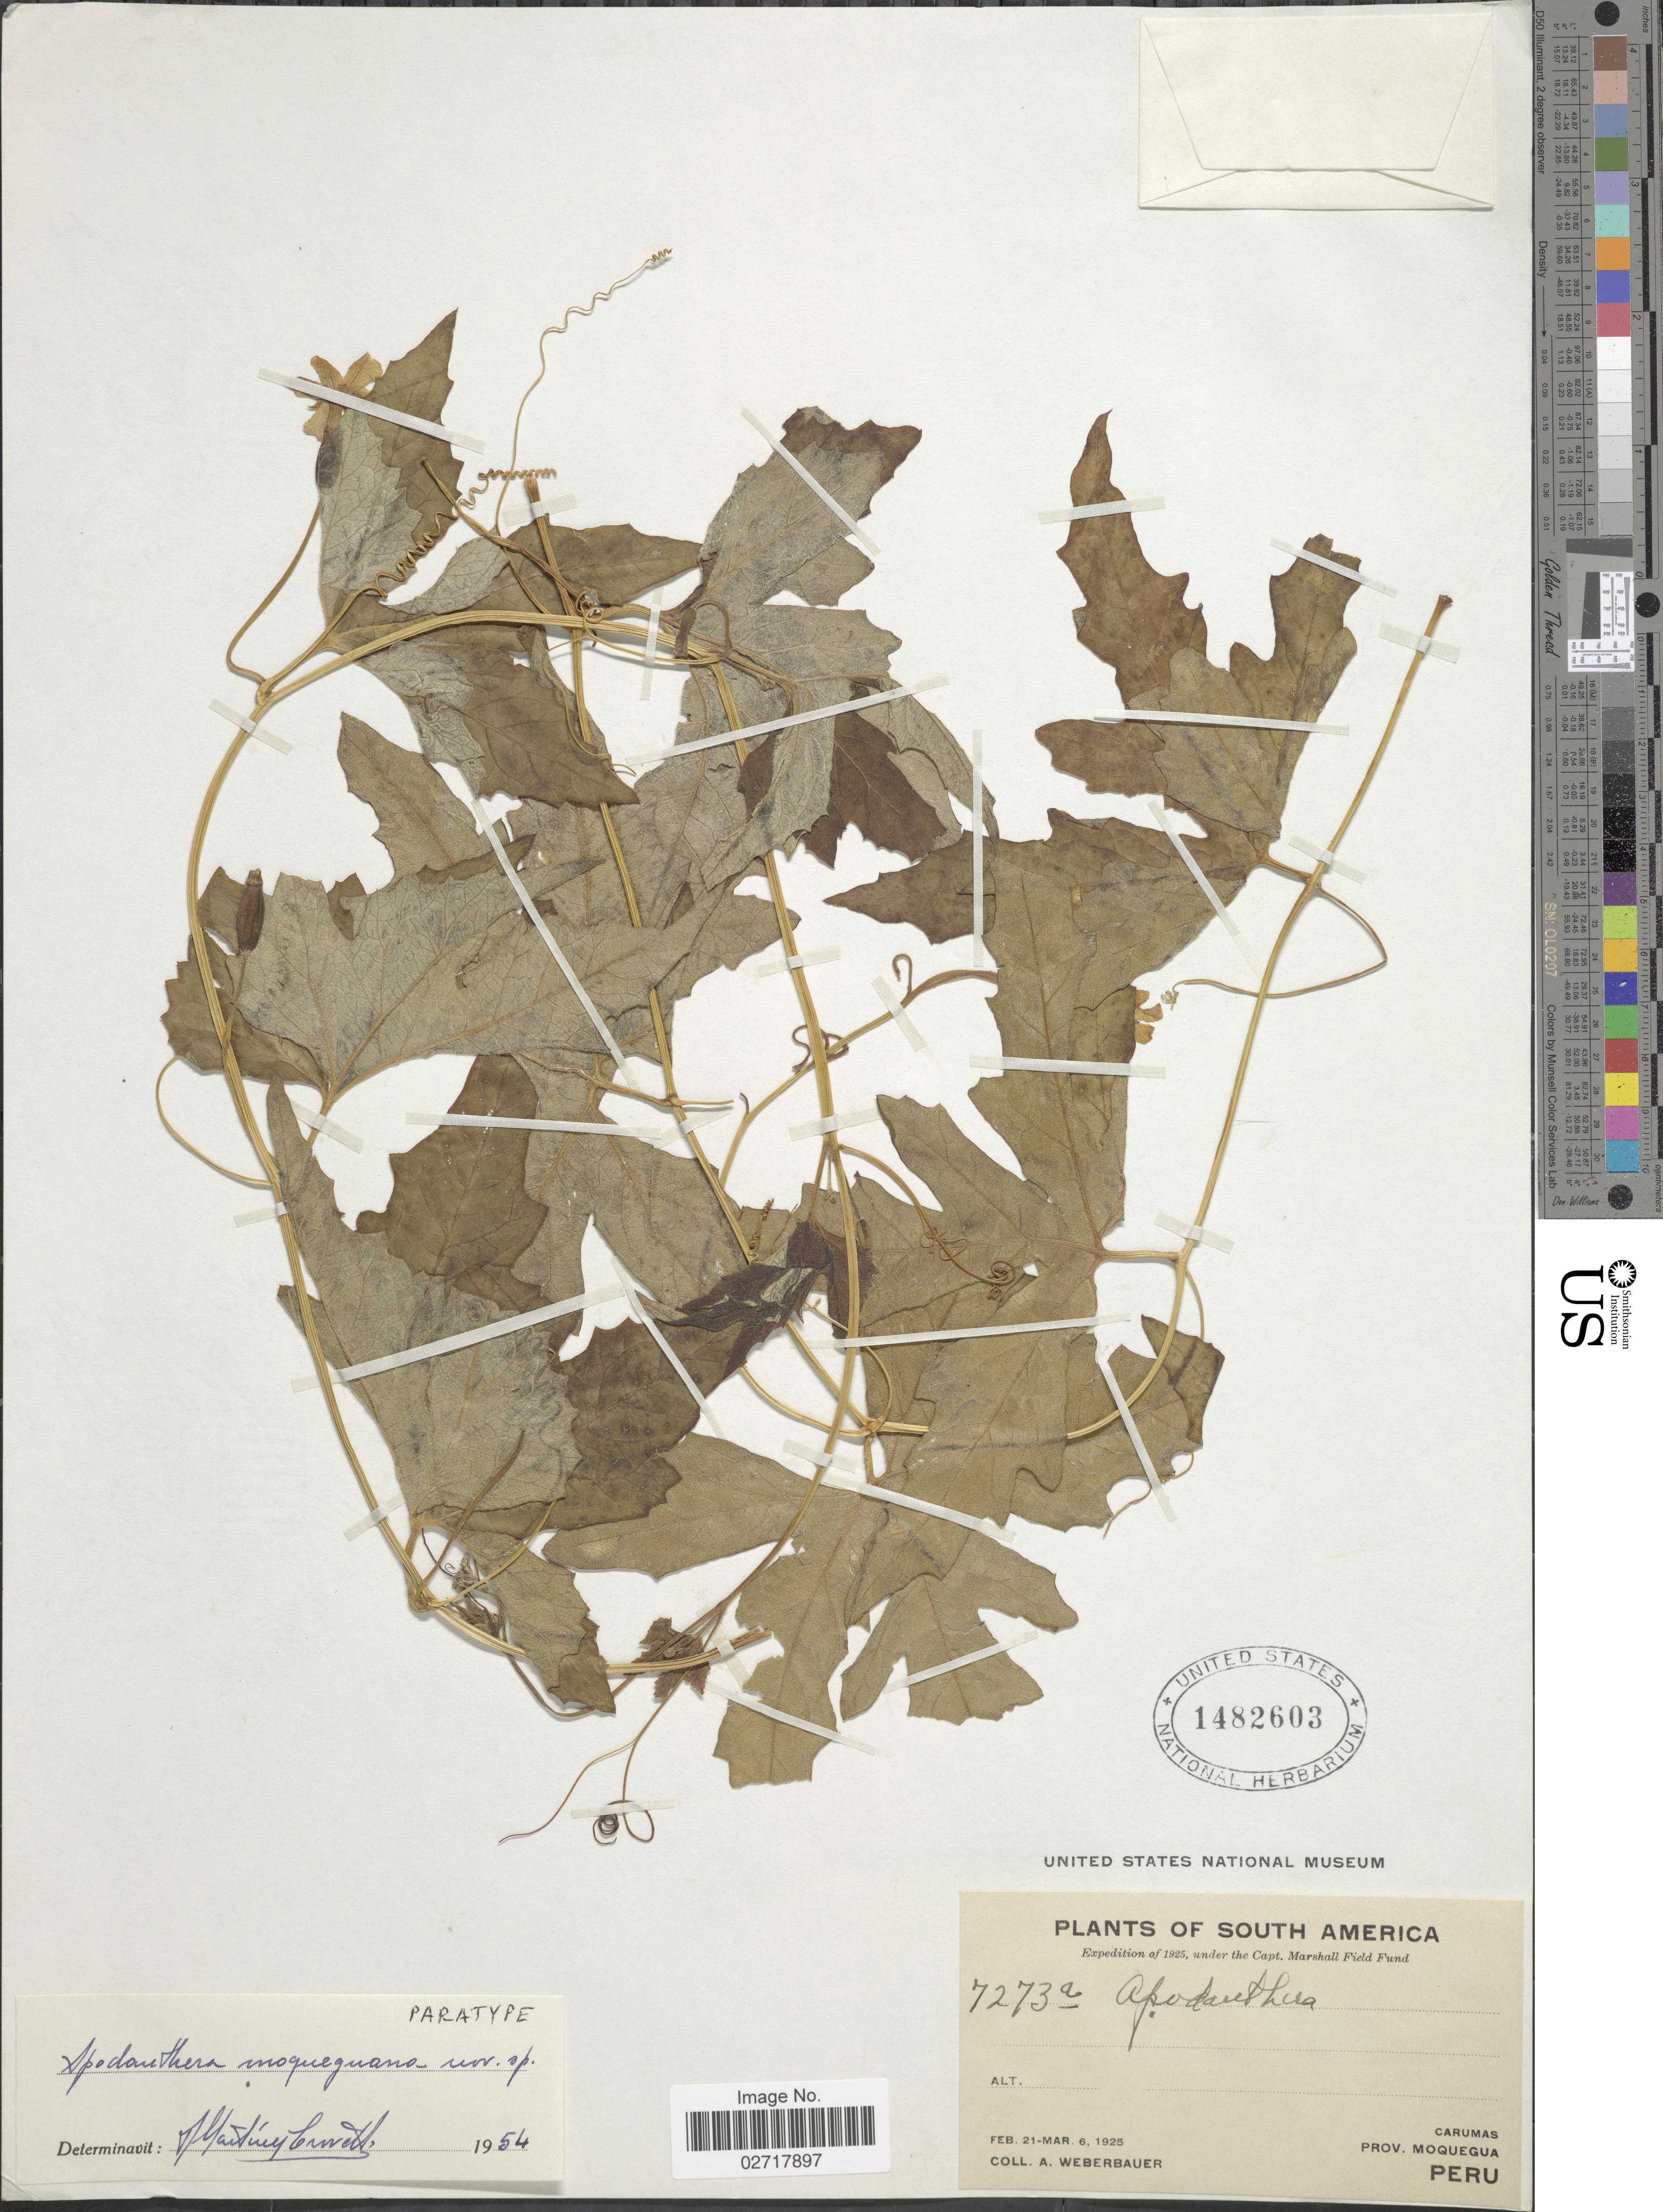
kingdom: Plantae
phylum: Tracheophyta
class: Magnoliopsida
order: Cucurbitales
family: Cucurbitaceae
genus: Apodanthera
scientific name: Apodanthera moqueguana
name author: Mart. Crov.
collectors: A. Weberbauer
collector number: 7273a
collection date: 1925-02-21/1925-03-06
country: Peru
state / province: Moquegua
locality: Carumas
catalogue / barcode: US 1482603